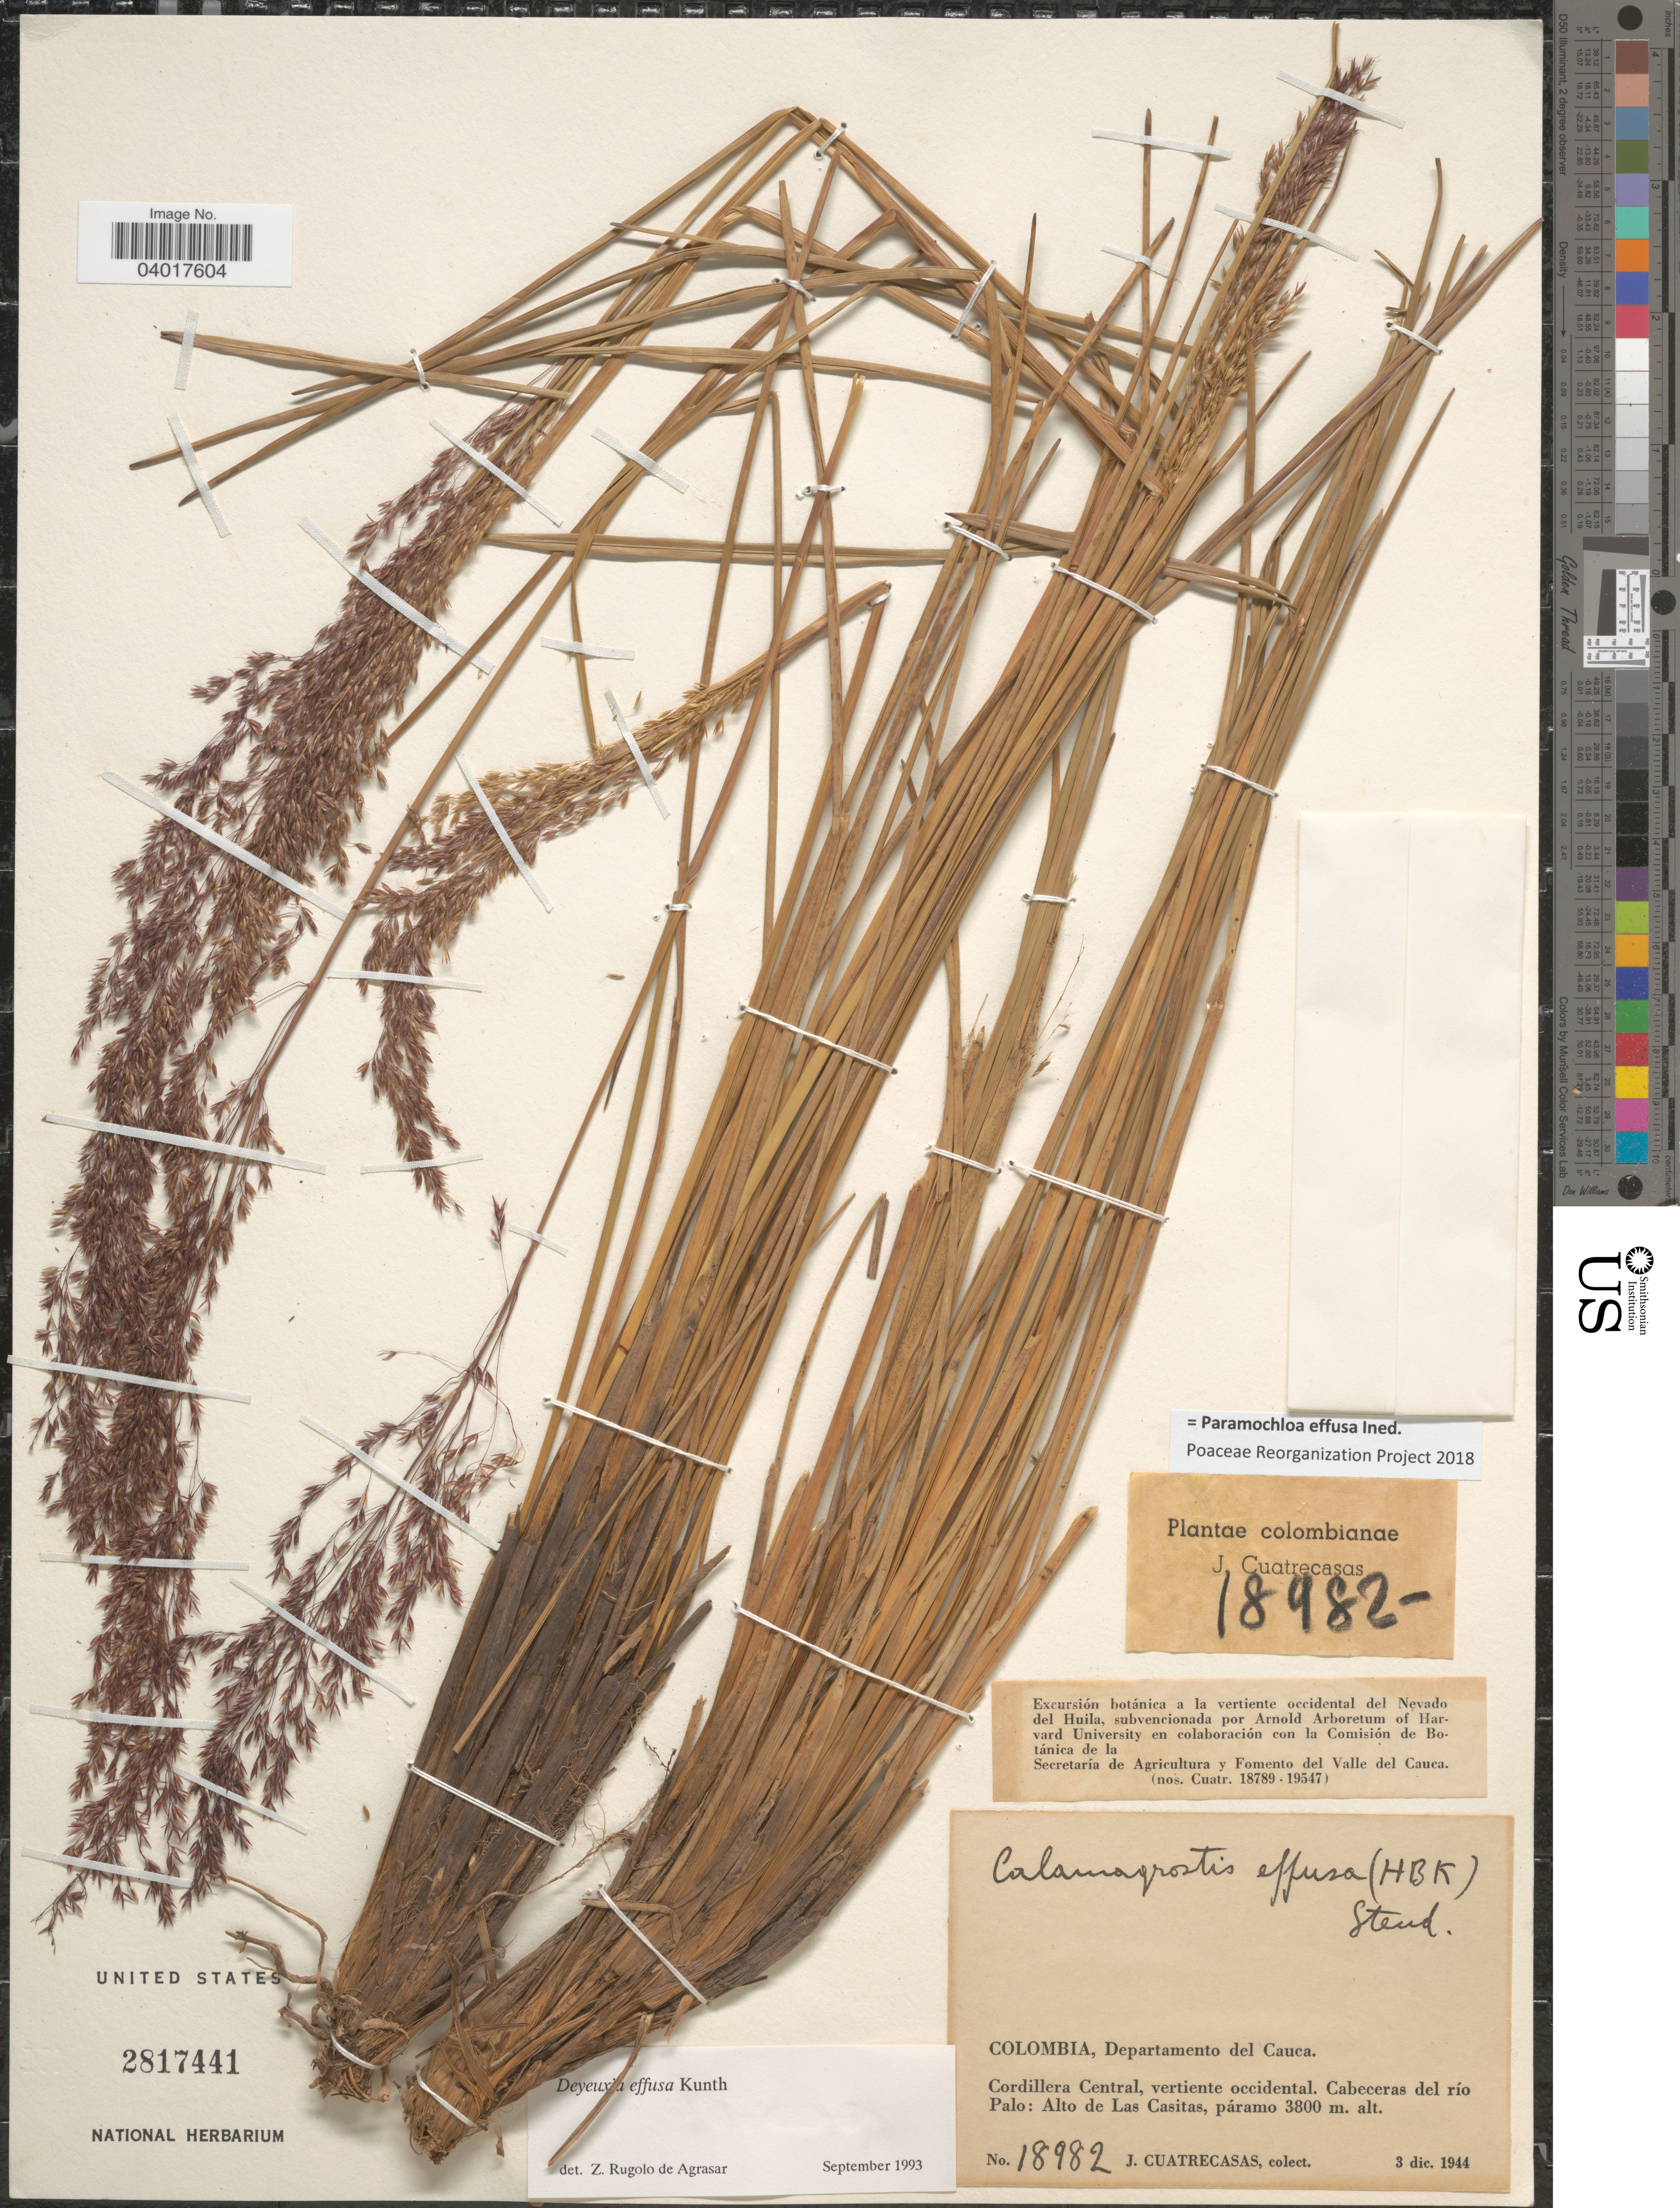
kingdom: Plantae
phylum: Tracheophyta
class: Liliopsida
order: Poales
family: Poaceae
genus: Paramochloa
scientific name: Paramochloa effusa ined.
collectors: J. Cuatrecasas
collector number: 18982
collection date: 1944-12-03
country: Colombia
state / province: Cauca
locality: Departamento del Cauca. Cordillera Central, vertiente occidental. Cabeceras del río Palo: Alto de Las Casitas.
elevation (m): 3800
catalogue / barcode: US 2817441